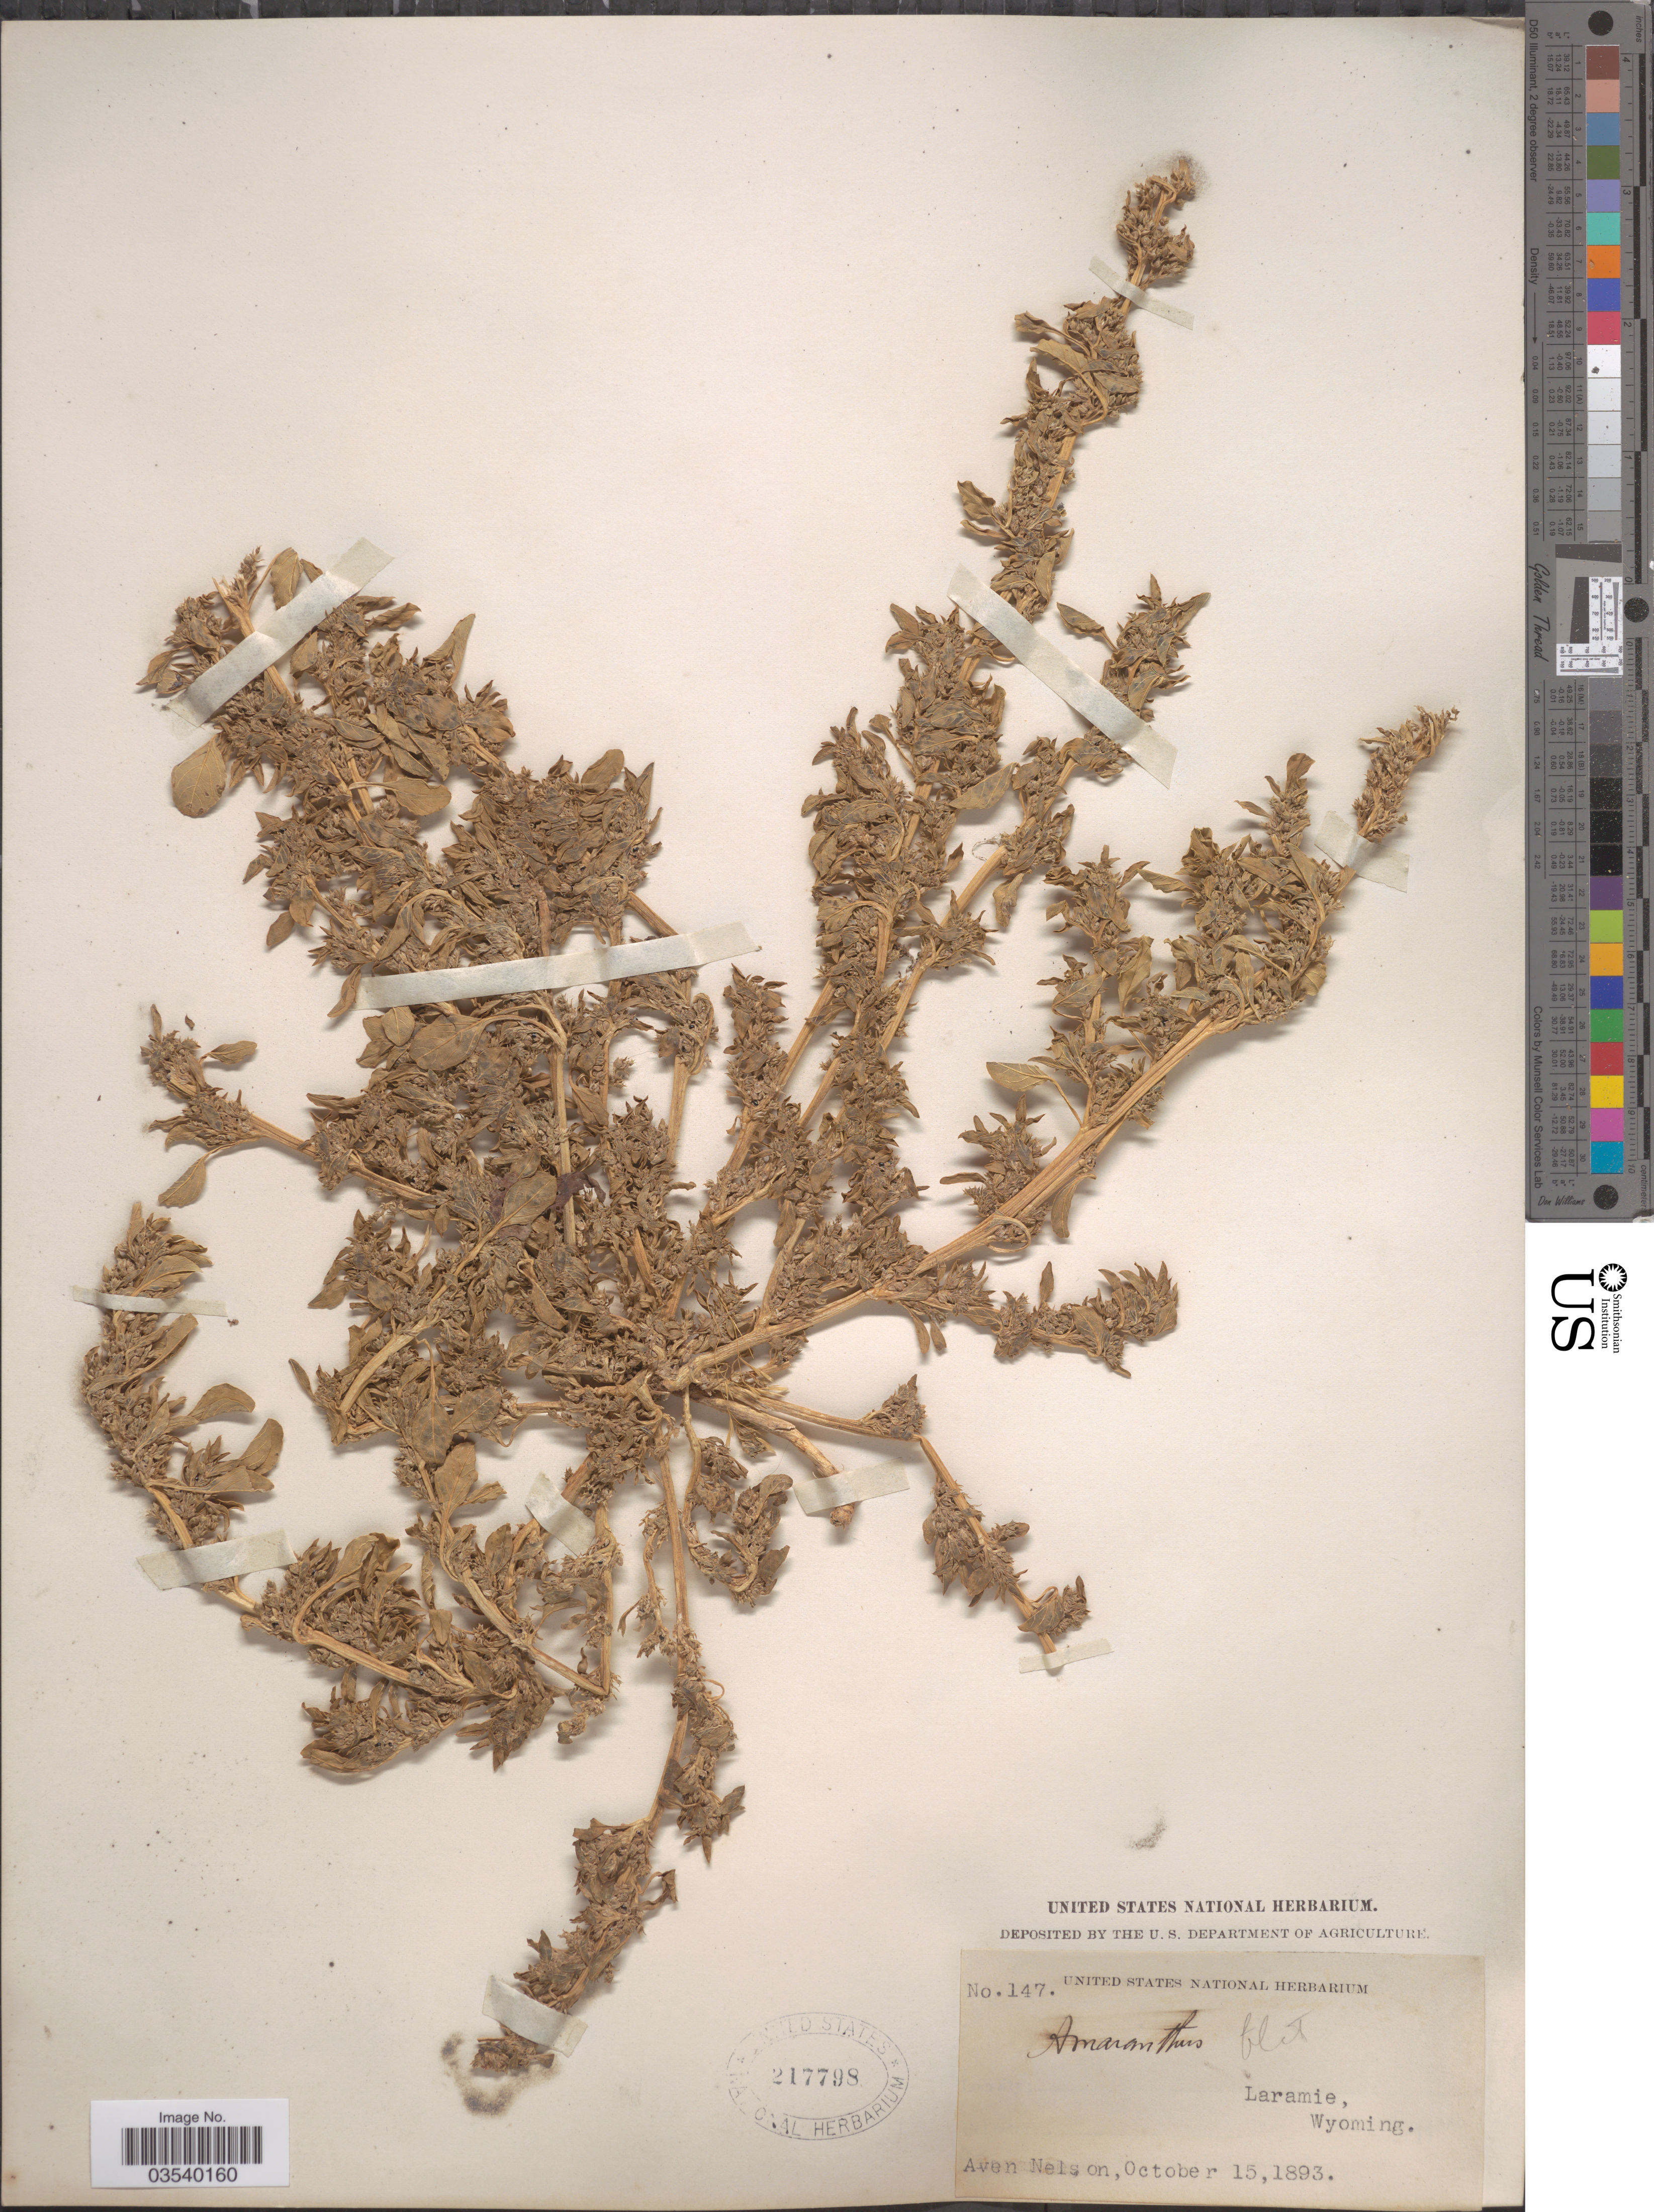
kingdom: Plantae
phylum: Tracheophyta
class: Magnoliopsida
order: Caryophyllales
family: Amaranthaceae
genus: Amaranthus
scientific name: Amaranthus blitoides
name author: S. Watson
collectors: A. Nelson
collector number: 147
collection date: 1893-10-15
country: United States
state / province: Wyoming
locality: Laramie.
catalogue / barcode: US 217798